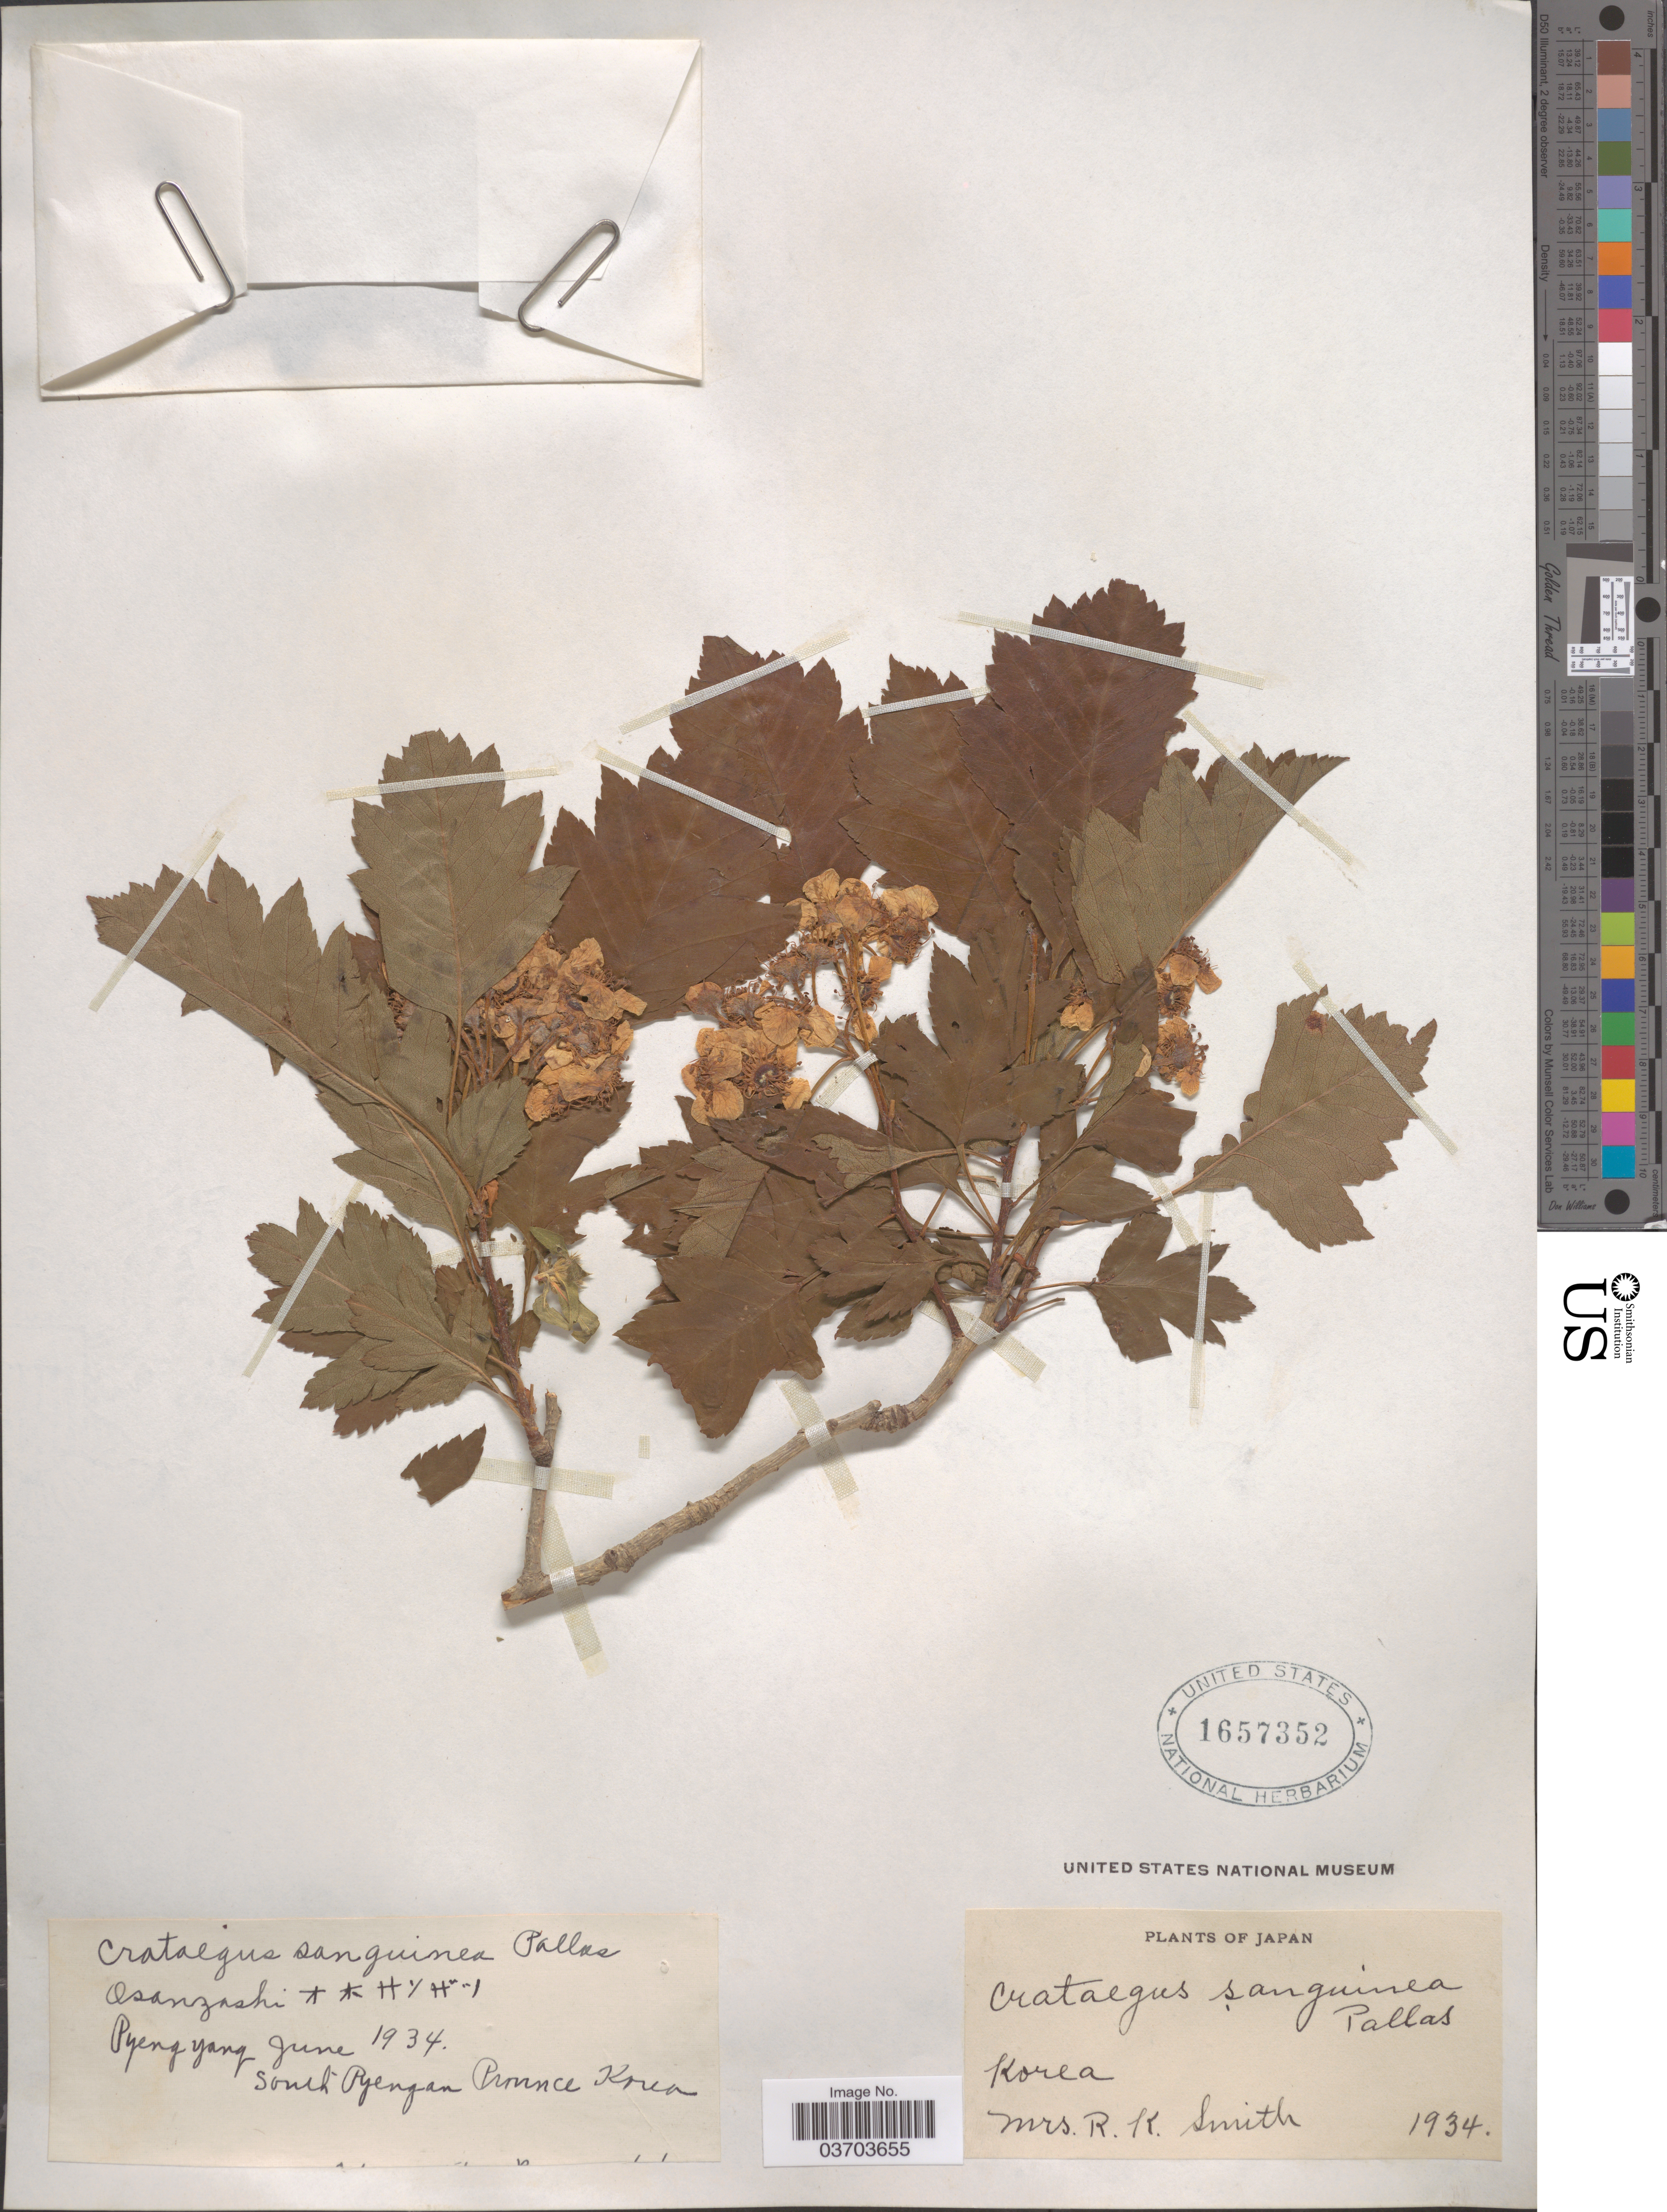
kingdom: Plantae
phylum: Tracheophyta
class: Magnoliopsida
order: Rosales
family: Rosaceae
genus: Crataegus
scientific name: Crataegus sanguinea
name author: Pall.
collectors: Mrs. R. K. Smith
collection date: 1934-06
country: North Korea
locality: Osanzashi X. [unsure placement] Pyeng Yang, South Pyengan Province Korea.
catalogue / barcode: US 1657352